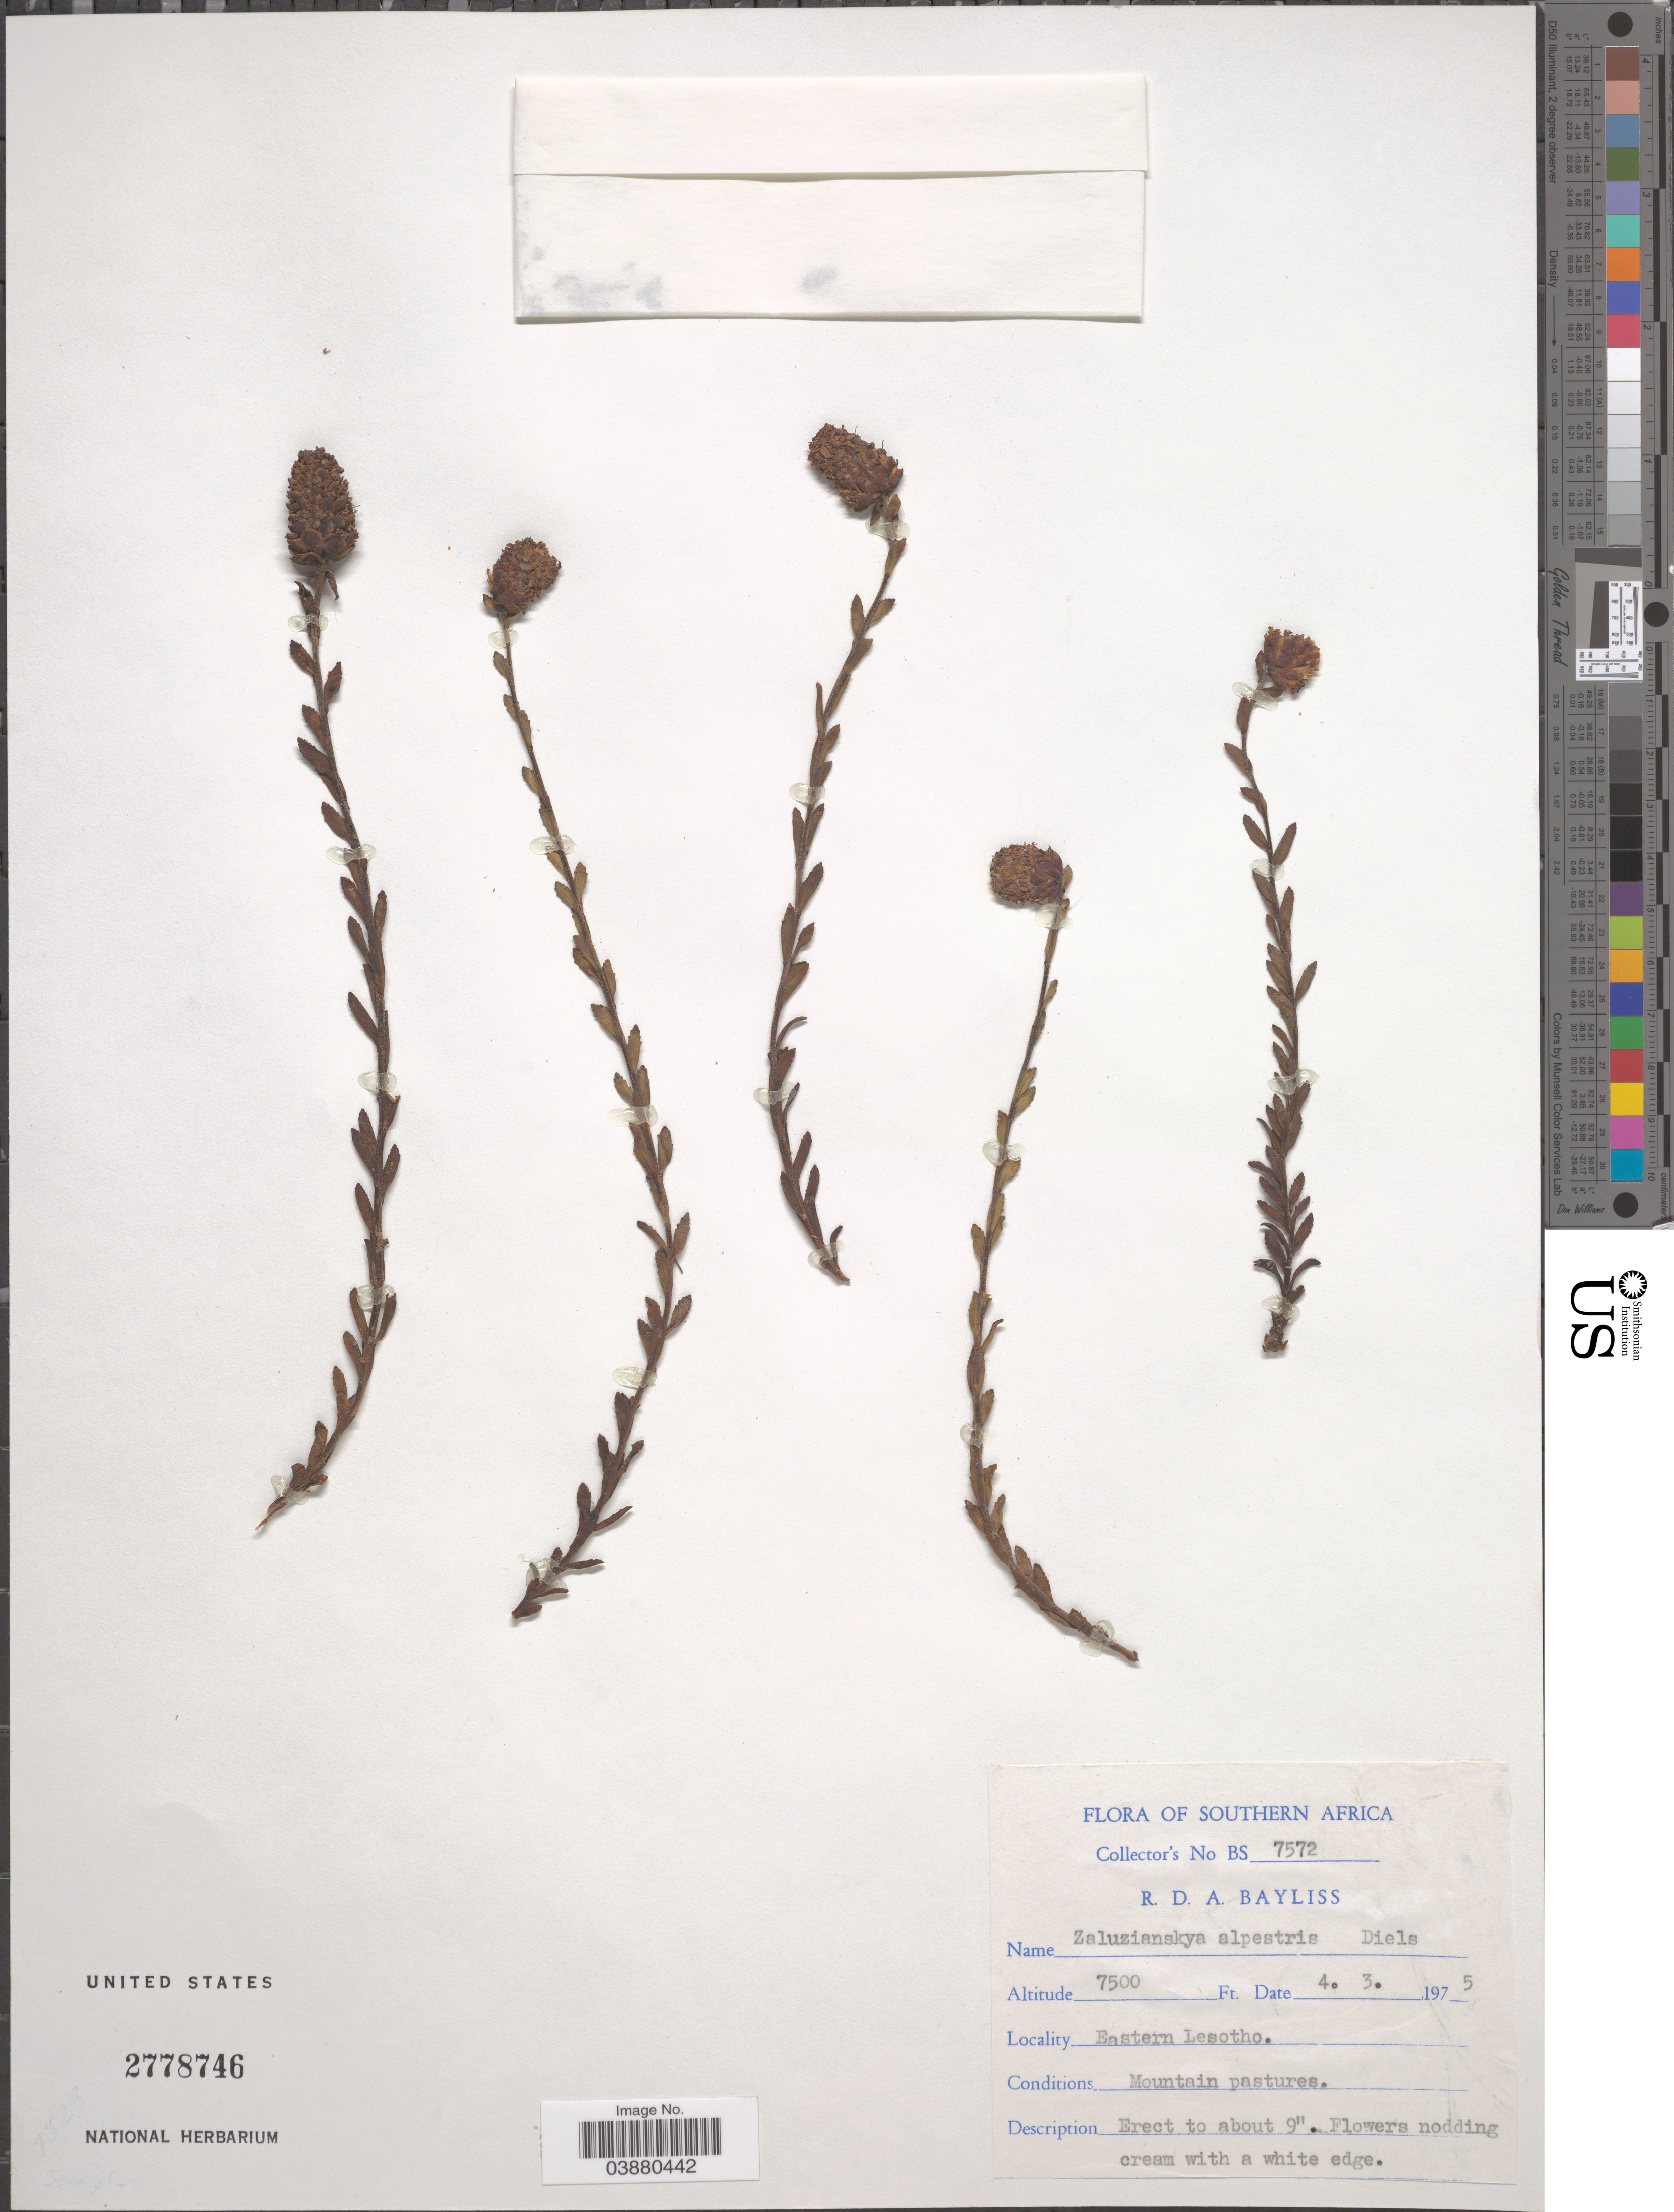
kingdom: Plantae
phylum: Tracheophyta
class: Magnoliopsida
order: Lamiales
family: Scrophulariaceae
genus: Glumicalyx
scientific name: Glumicalyx nutans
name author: (Rolfe) Hilliard & B.L. Burtt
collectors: R. Bayliss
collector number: BS7572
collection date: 1975-03-04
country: Lesotho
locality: Southern Africa. Eastern Lesotho. Mountain pastures.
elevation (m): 2286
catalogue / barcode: US 2778746